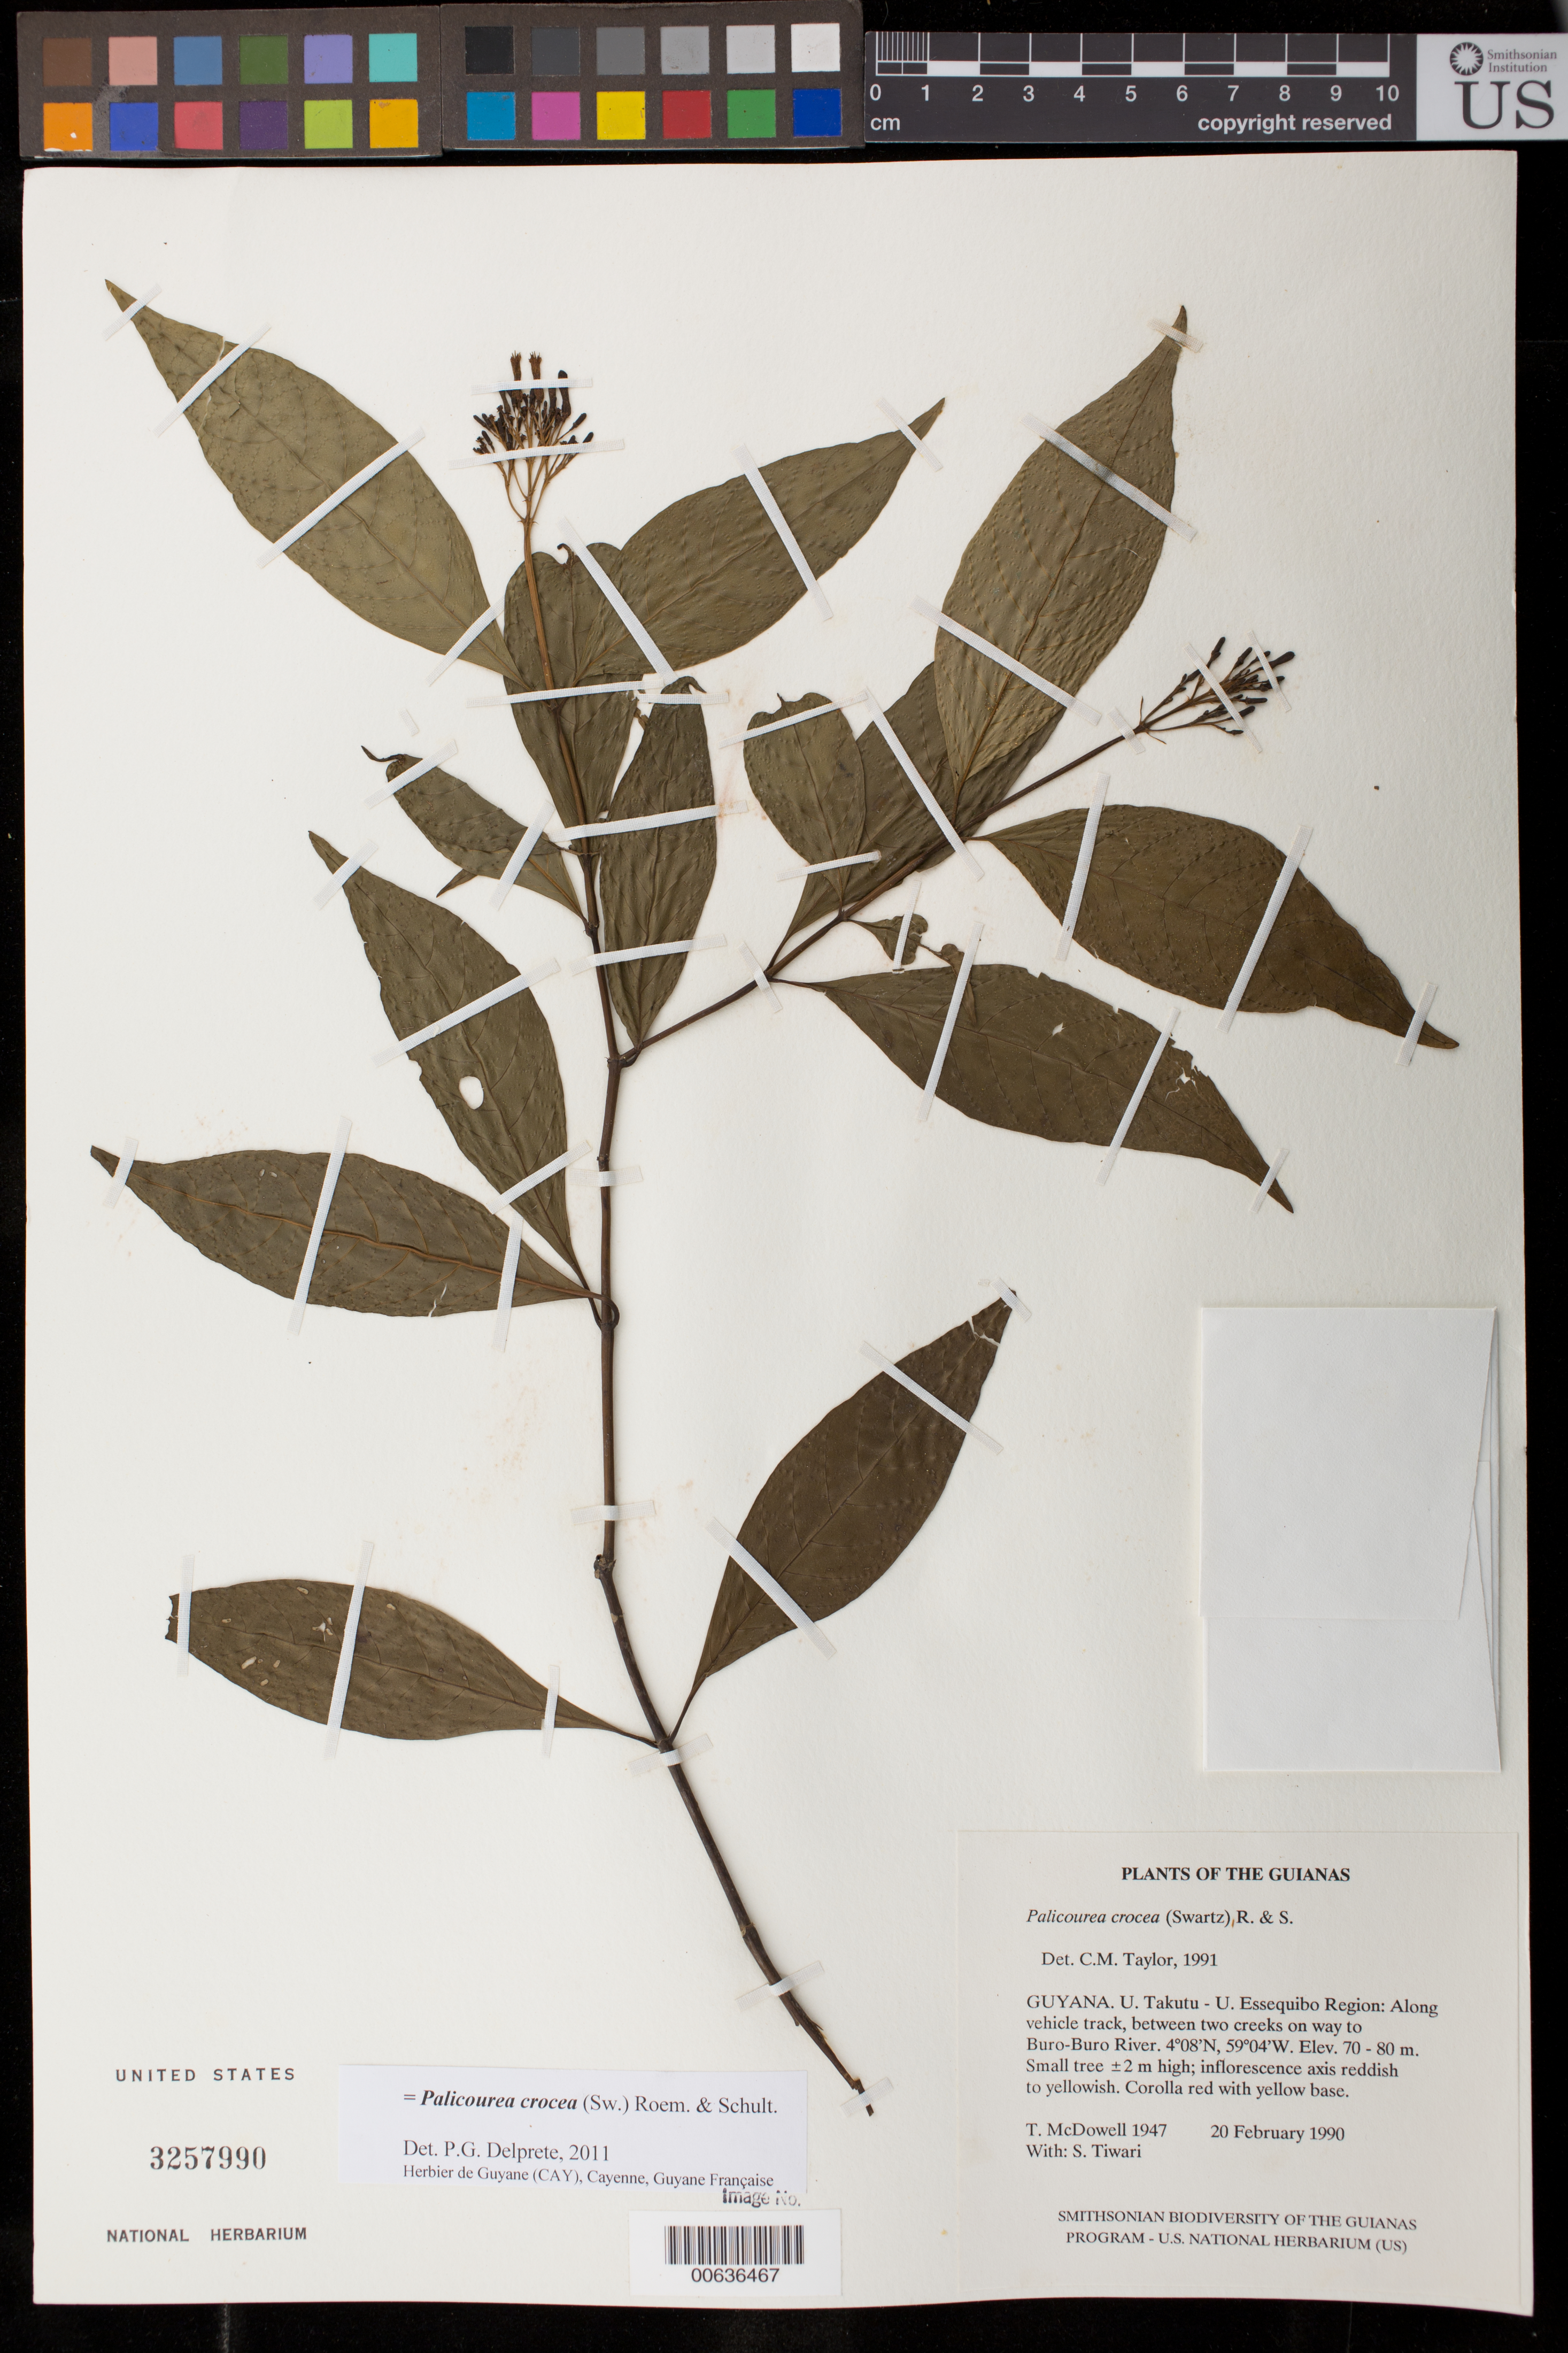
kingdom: Plantae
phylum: Tracheophyta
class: Magnoliopsida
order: Gentianales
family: Rubiaceae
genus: Palicourea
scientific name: Palicourea crocea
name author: (Sw.) Schult.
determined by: Taylor, Charlotte M.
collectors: T. McDowell & S. Tiwari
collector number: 1947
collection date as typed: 20 February 1990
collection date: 1990-02-20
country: Guyana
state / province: U. Takutu-U. Essequibo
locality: Along track leading to airstrip by Surama Village, between Buro-Buro River and savanna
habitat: Between two creeks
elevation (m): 70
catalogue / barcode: US 3257990